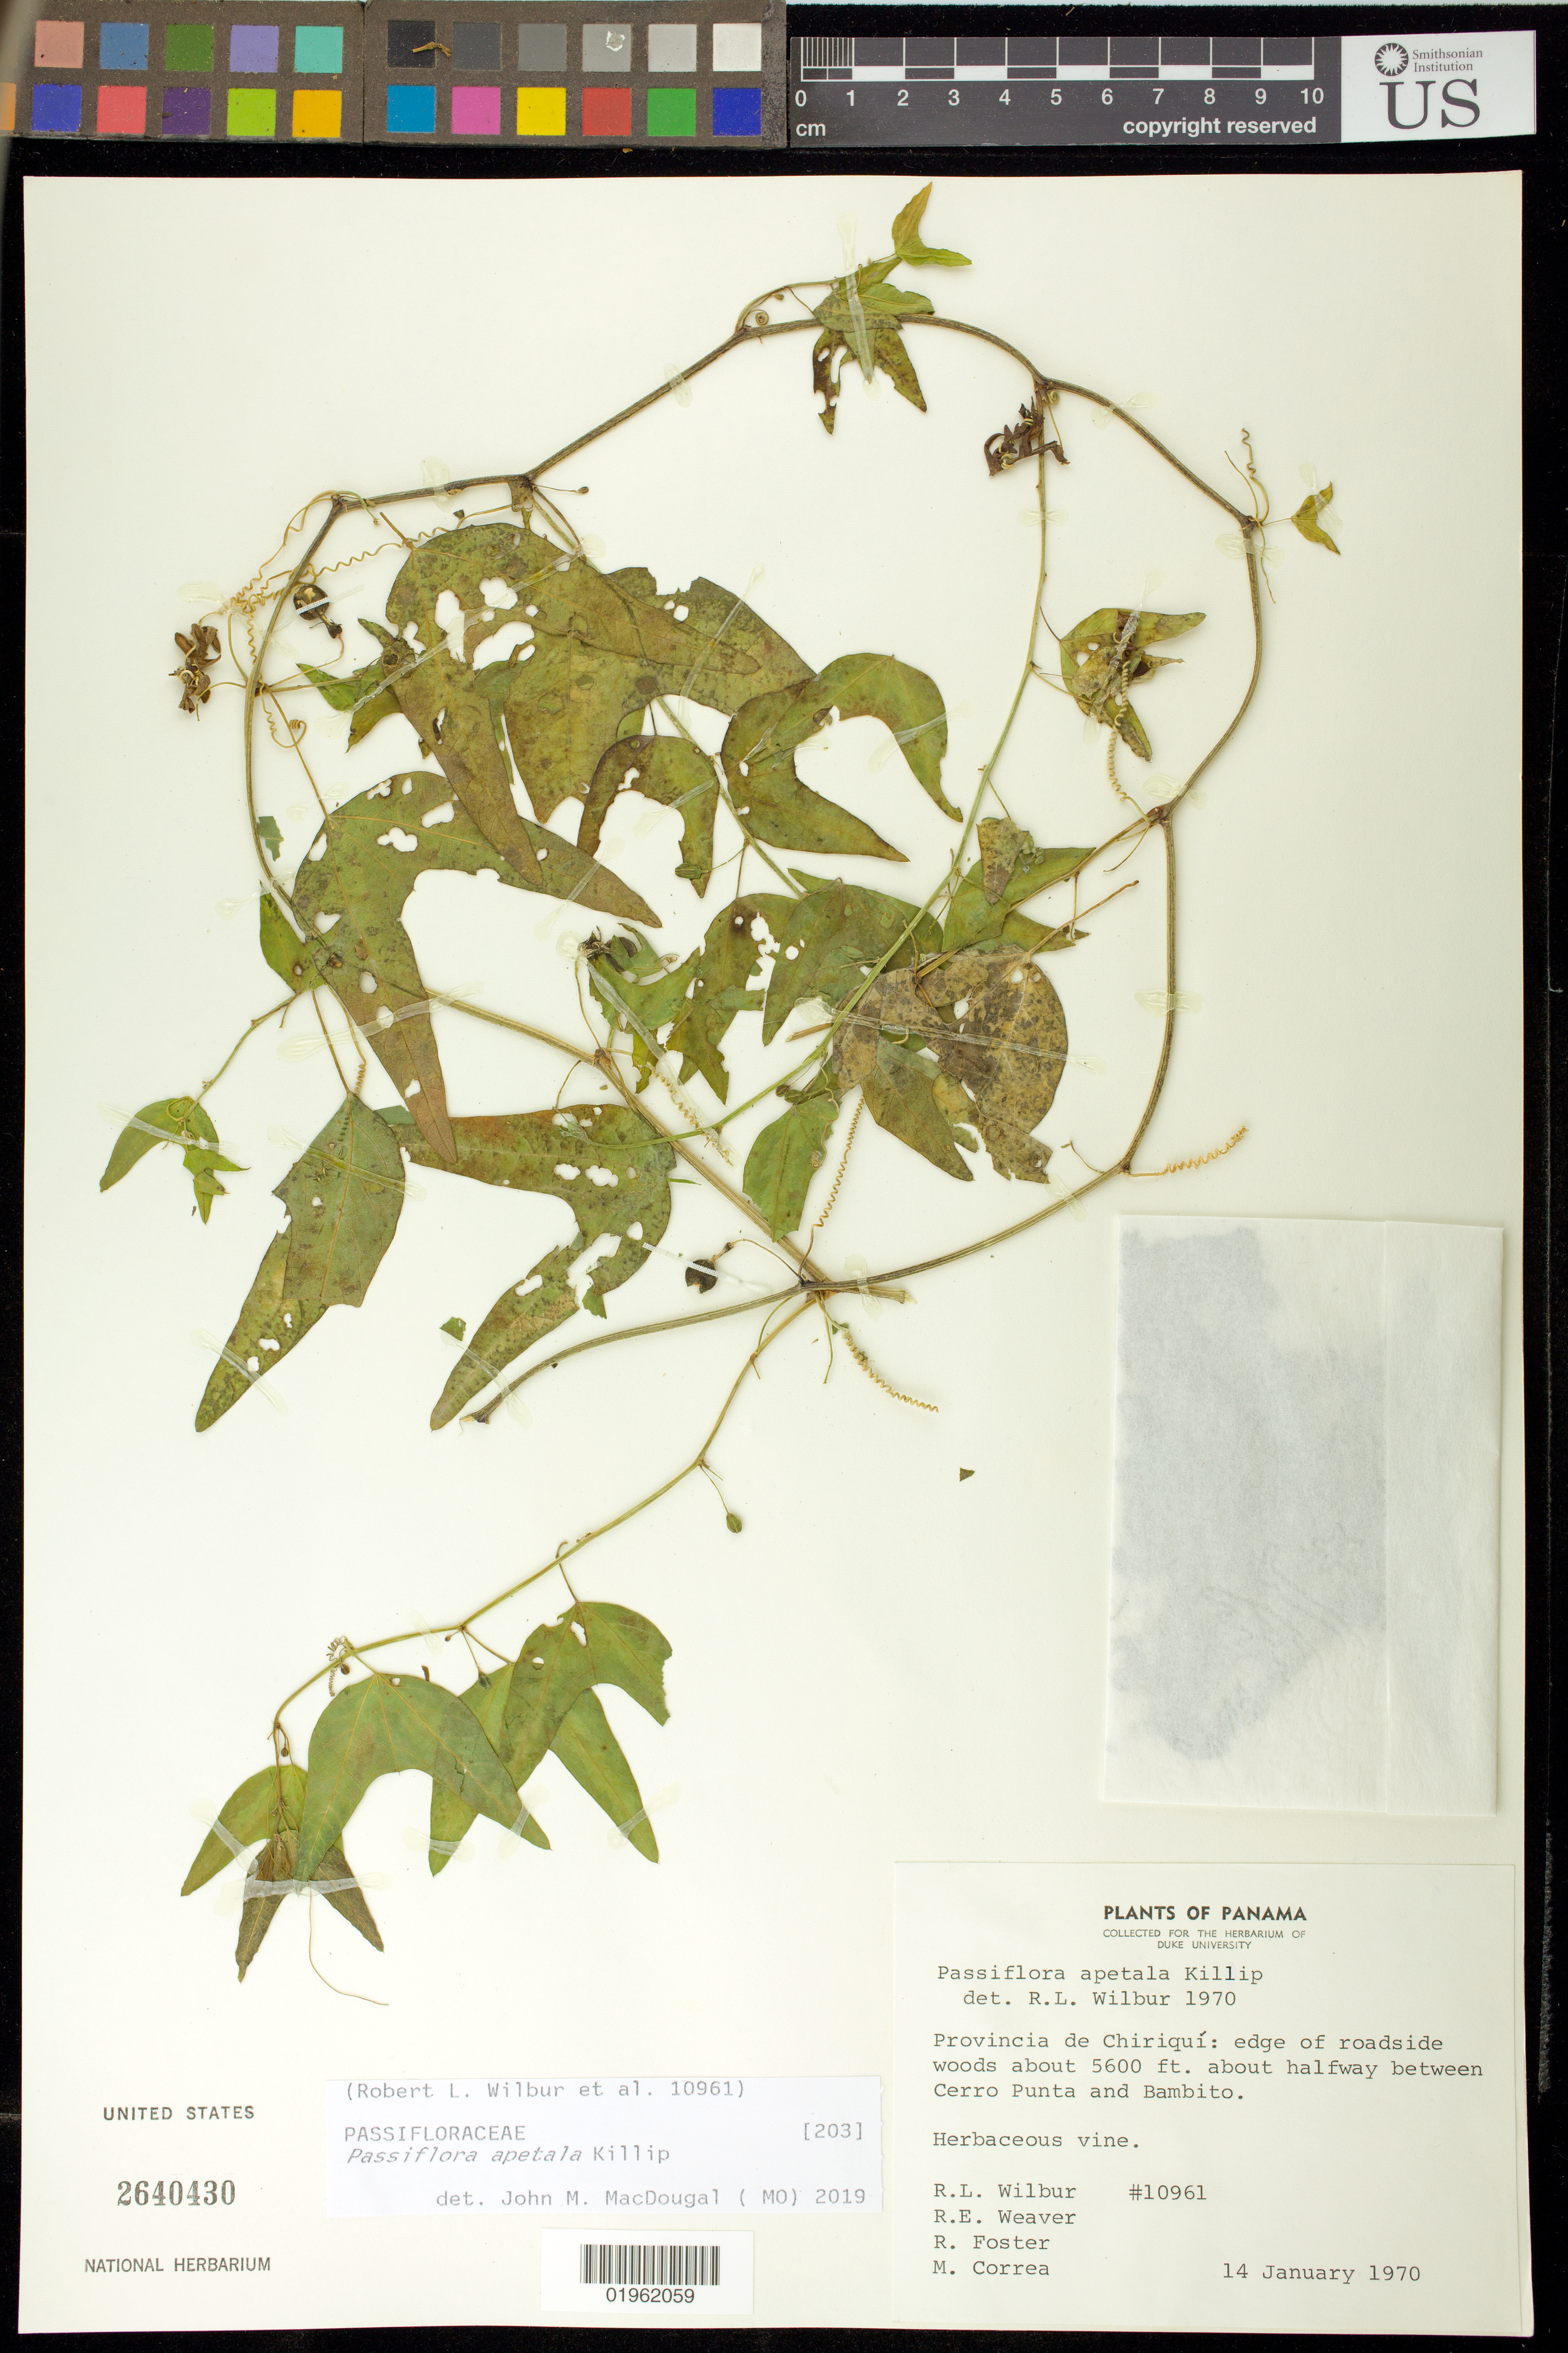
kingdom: Plantae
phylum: Tracheophyta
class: Magnoliopsida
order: Malpighiales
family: Passifloraceae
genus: Passiflora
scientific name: Passiflora apetala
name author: Killip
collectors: R. L. Wilbur, R. E. Weaver, R. Foster & M. Correa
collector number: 10961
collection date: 1970-01-14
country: Panama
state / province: Chiriqui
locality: Edge of roadside woods about halfway between Cerro Punta and Bambito.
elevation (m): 1707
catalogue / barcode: US 2640430